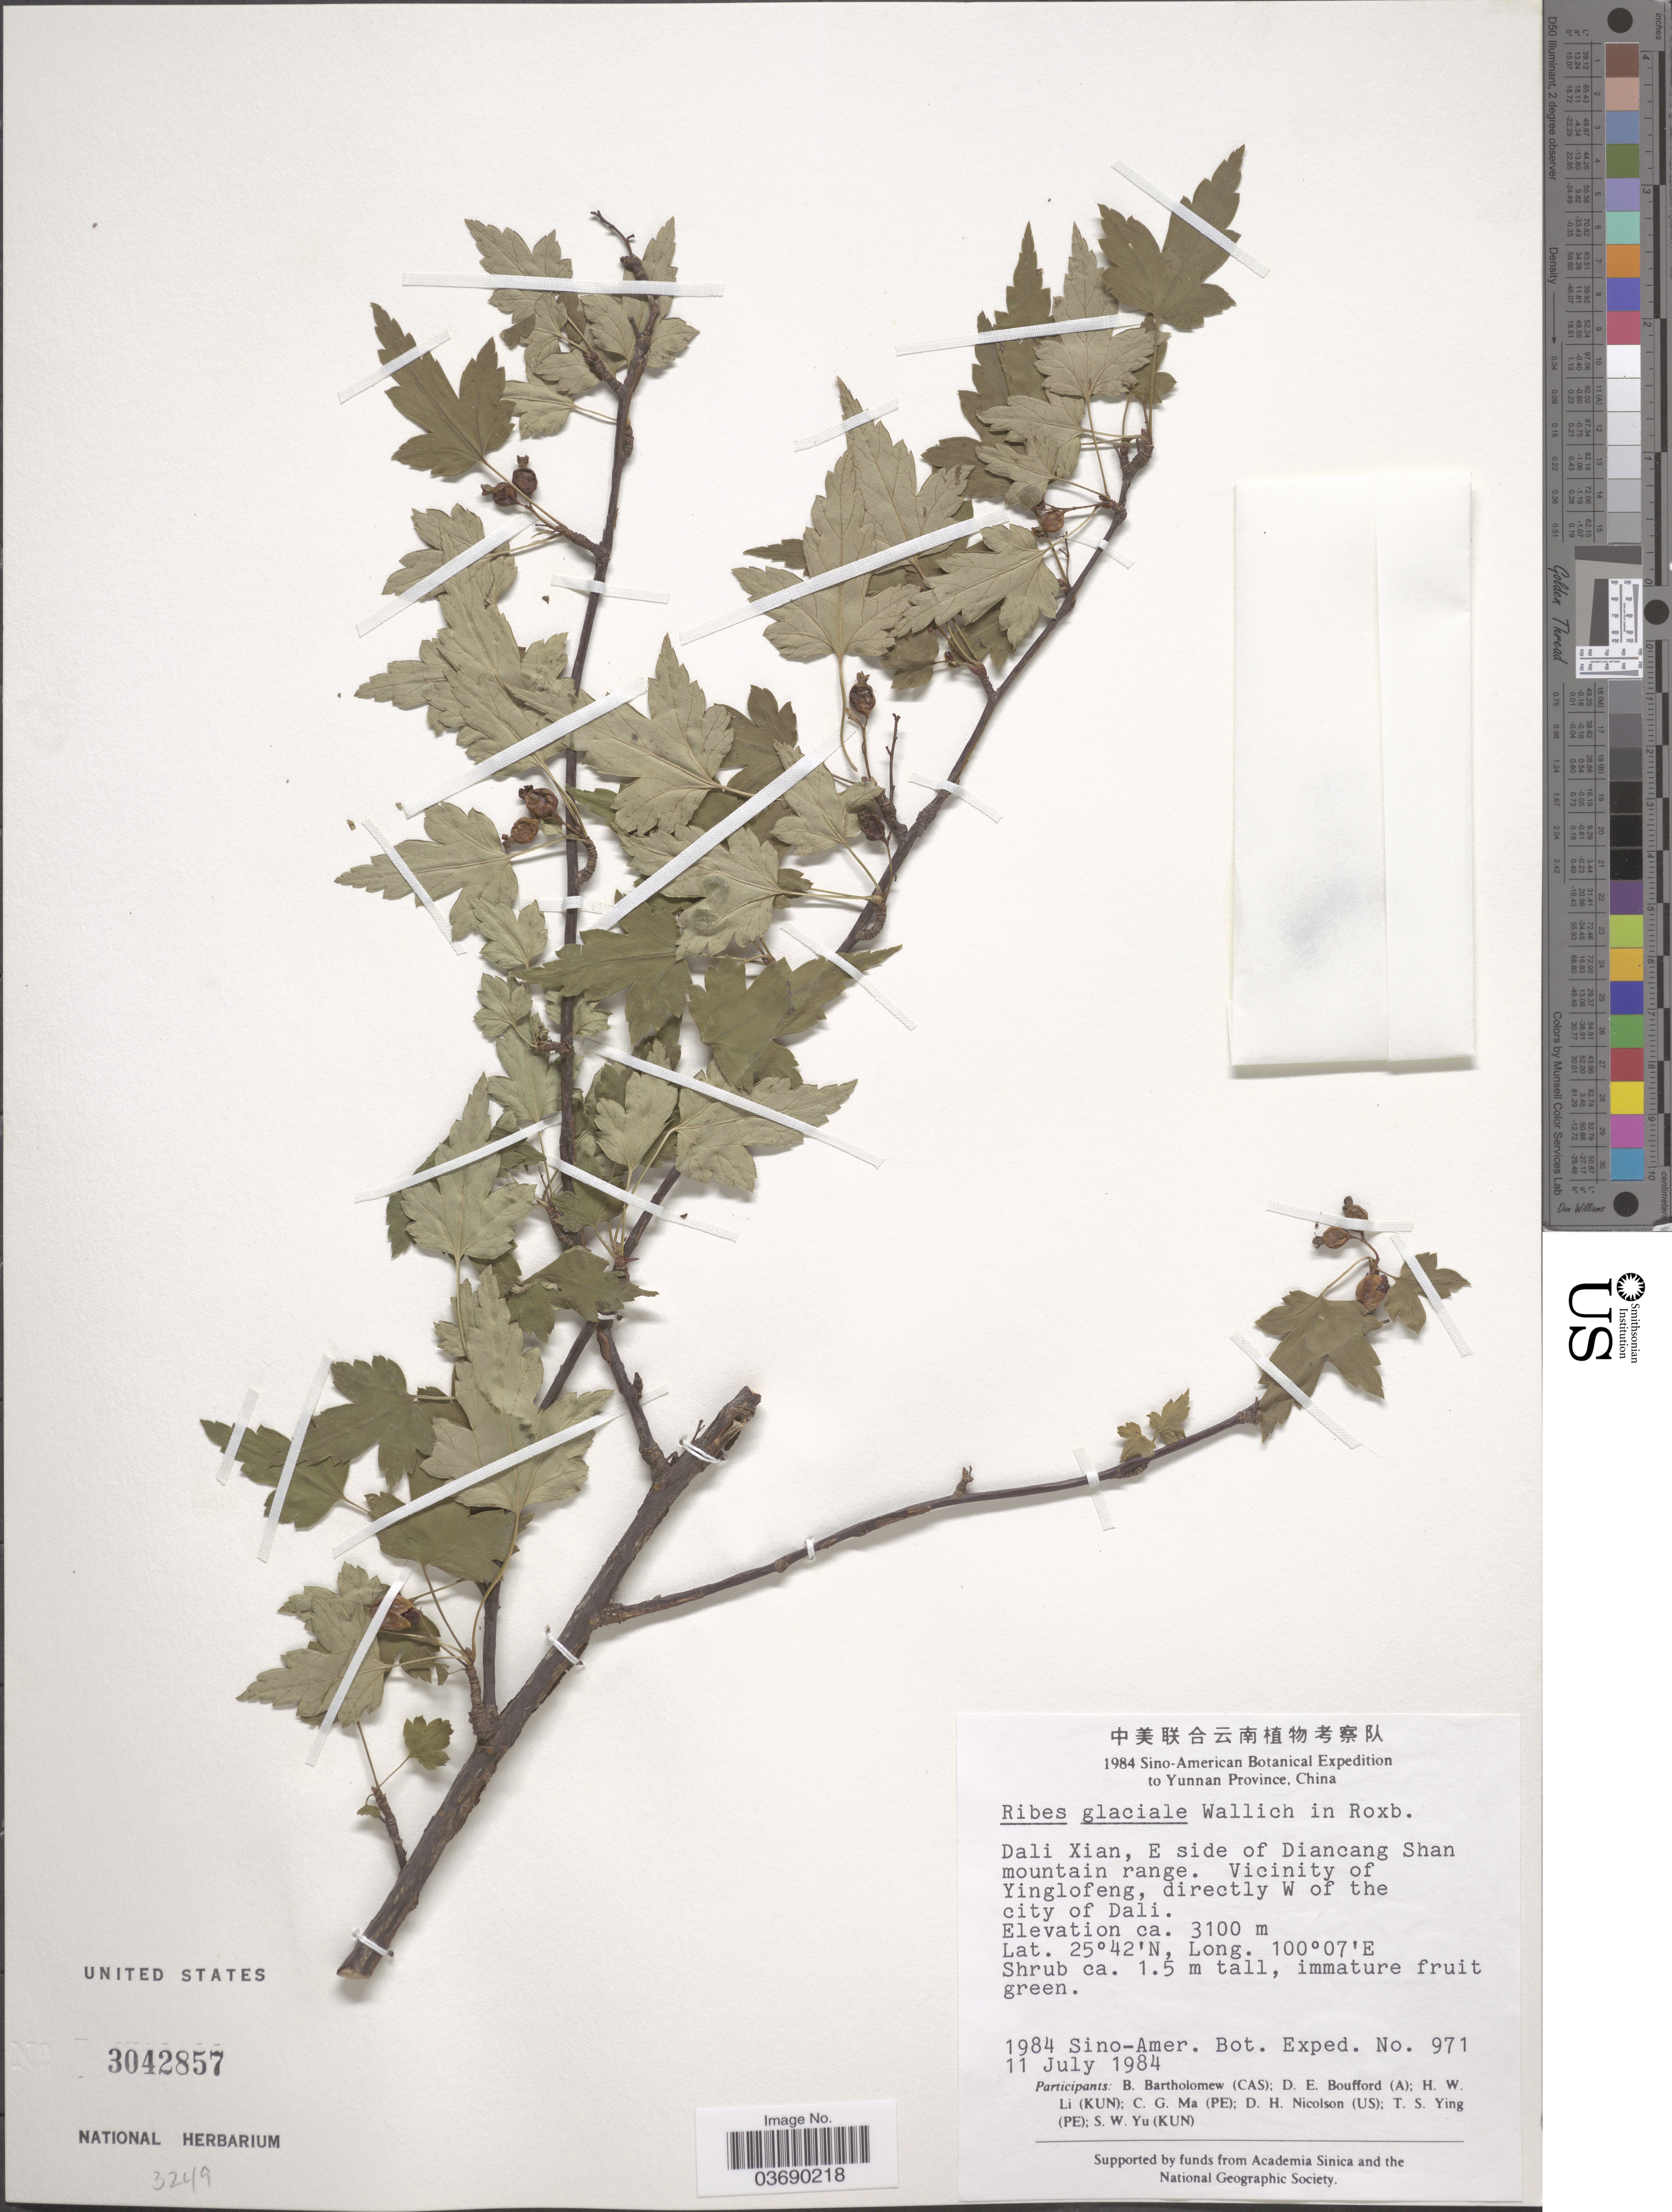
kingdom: Plantae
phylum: Tracheophyta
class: Magnoliopsida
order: Saxifragales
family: Grossulariaceae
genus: Ribes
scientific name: Ribes glaciale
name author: Wall.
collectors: Sino-Amer. Bot. Exped. 1984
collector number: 971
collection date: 1984-07-11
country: China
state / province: Yunnan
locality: Dali Xian, E side of Diancang Shan mountain range. Vicinity of Yinglofeng, directly W of the city of Dali.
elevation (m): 3100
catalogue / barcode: US 3042857